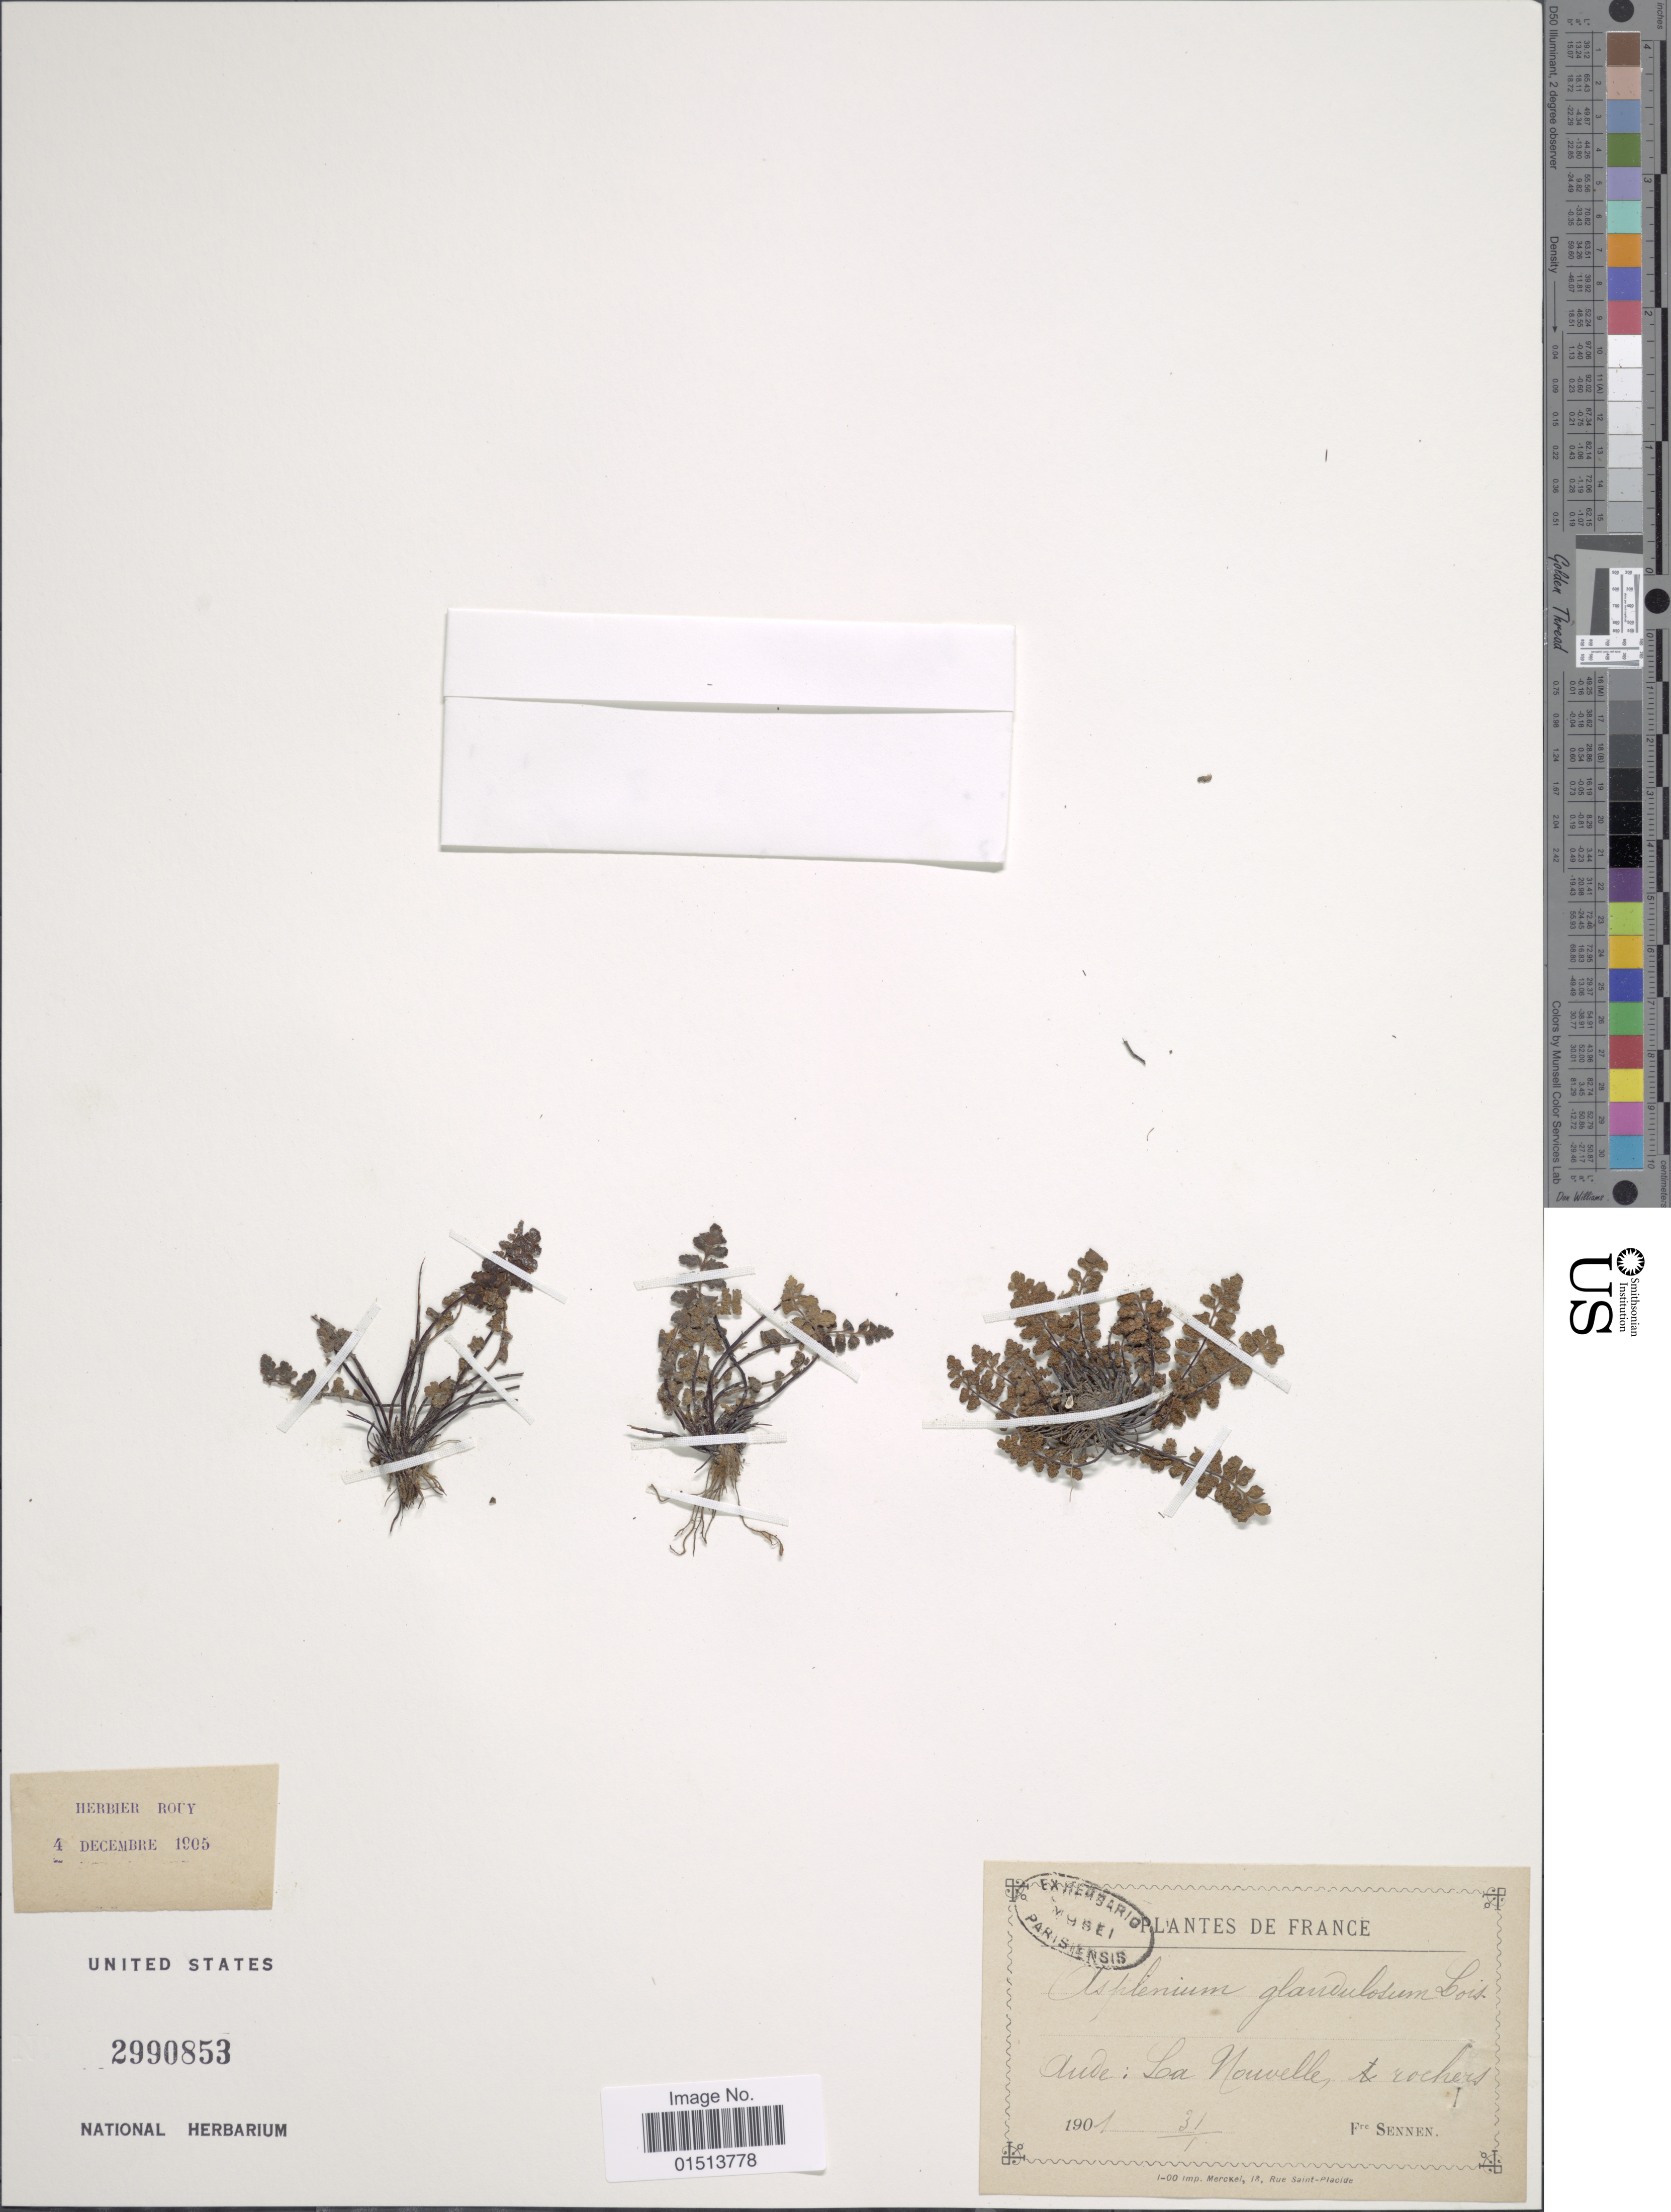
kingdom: Plantae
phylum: Tracheophyta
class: Polypodiopsida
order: Polypodiales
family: Aspleniaceae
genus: Asplenium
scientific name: Asplenium glandulosum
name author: Loisel.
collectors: E. Sennen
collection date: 1901-01-31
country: France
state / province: Occitanie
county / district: Aude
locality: Aude: San Nouvelle, rochers.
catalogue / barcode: US 2990853